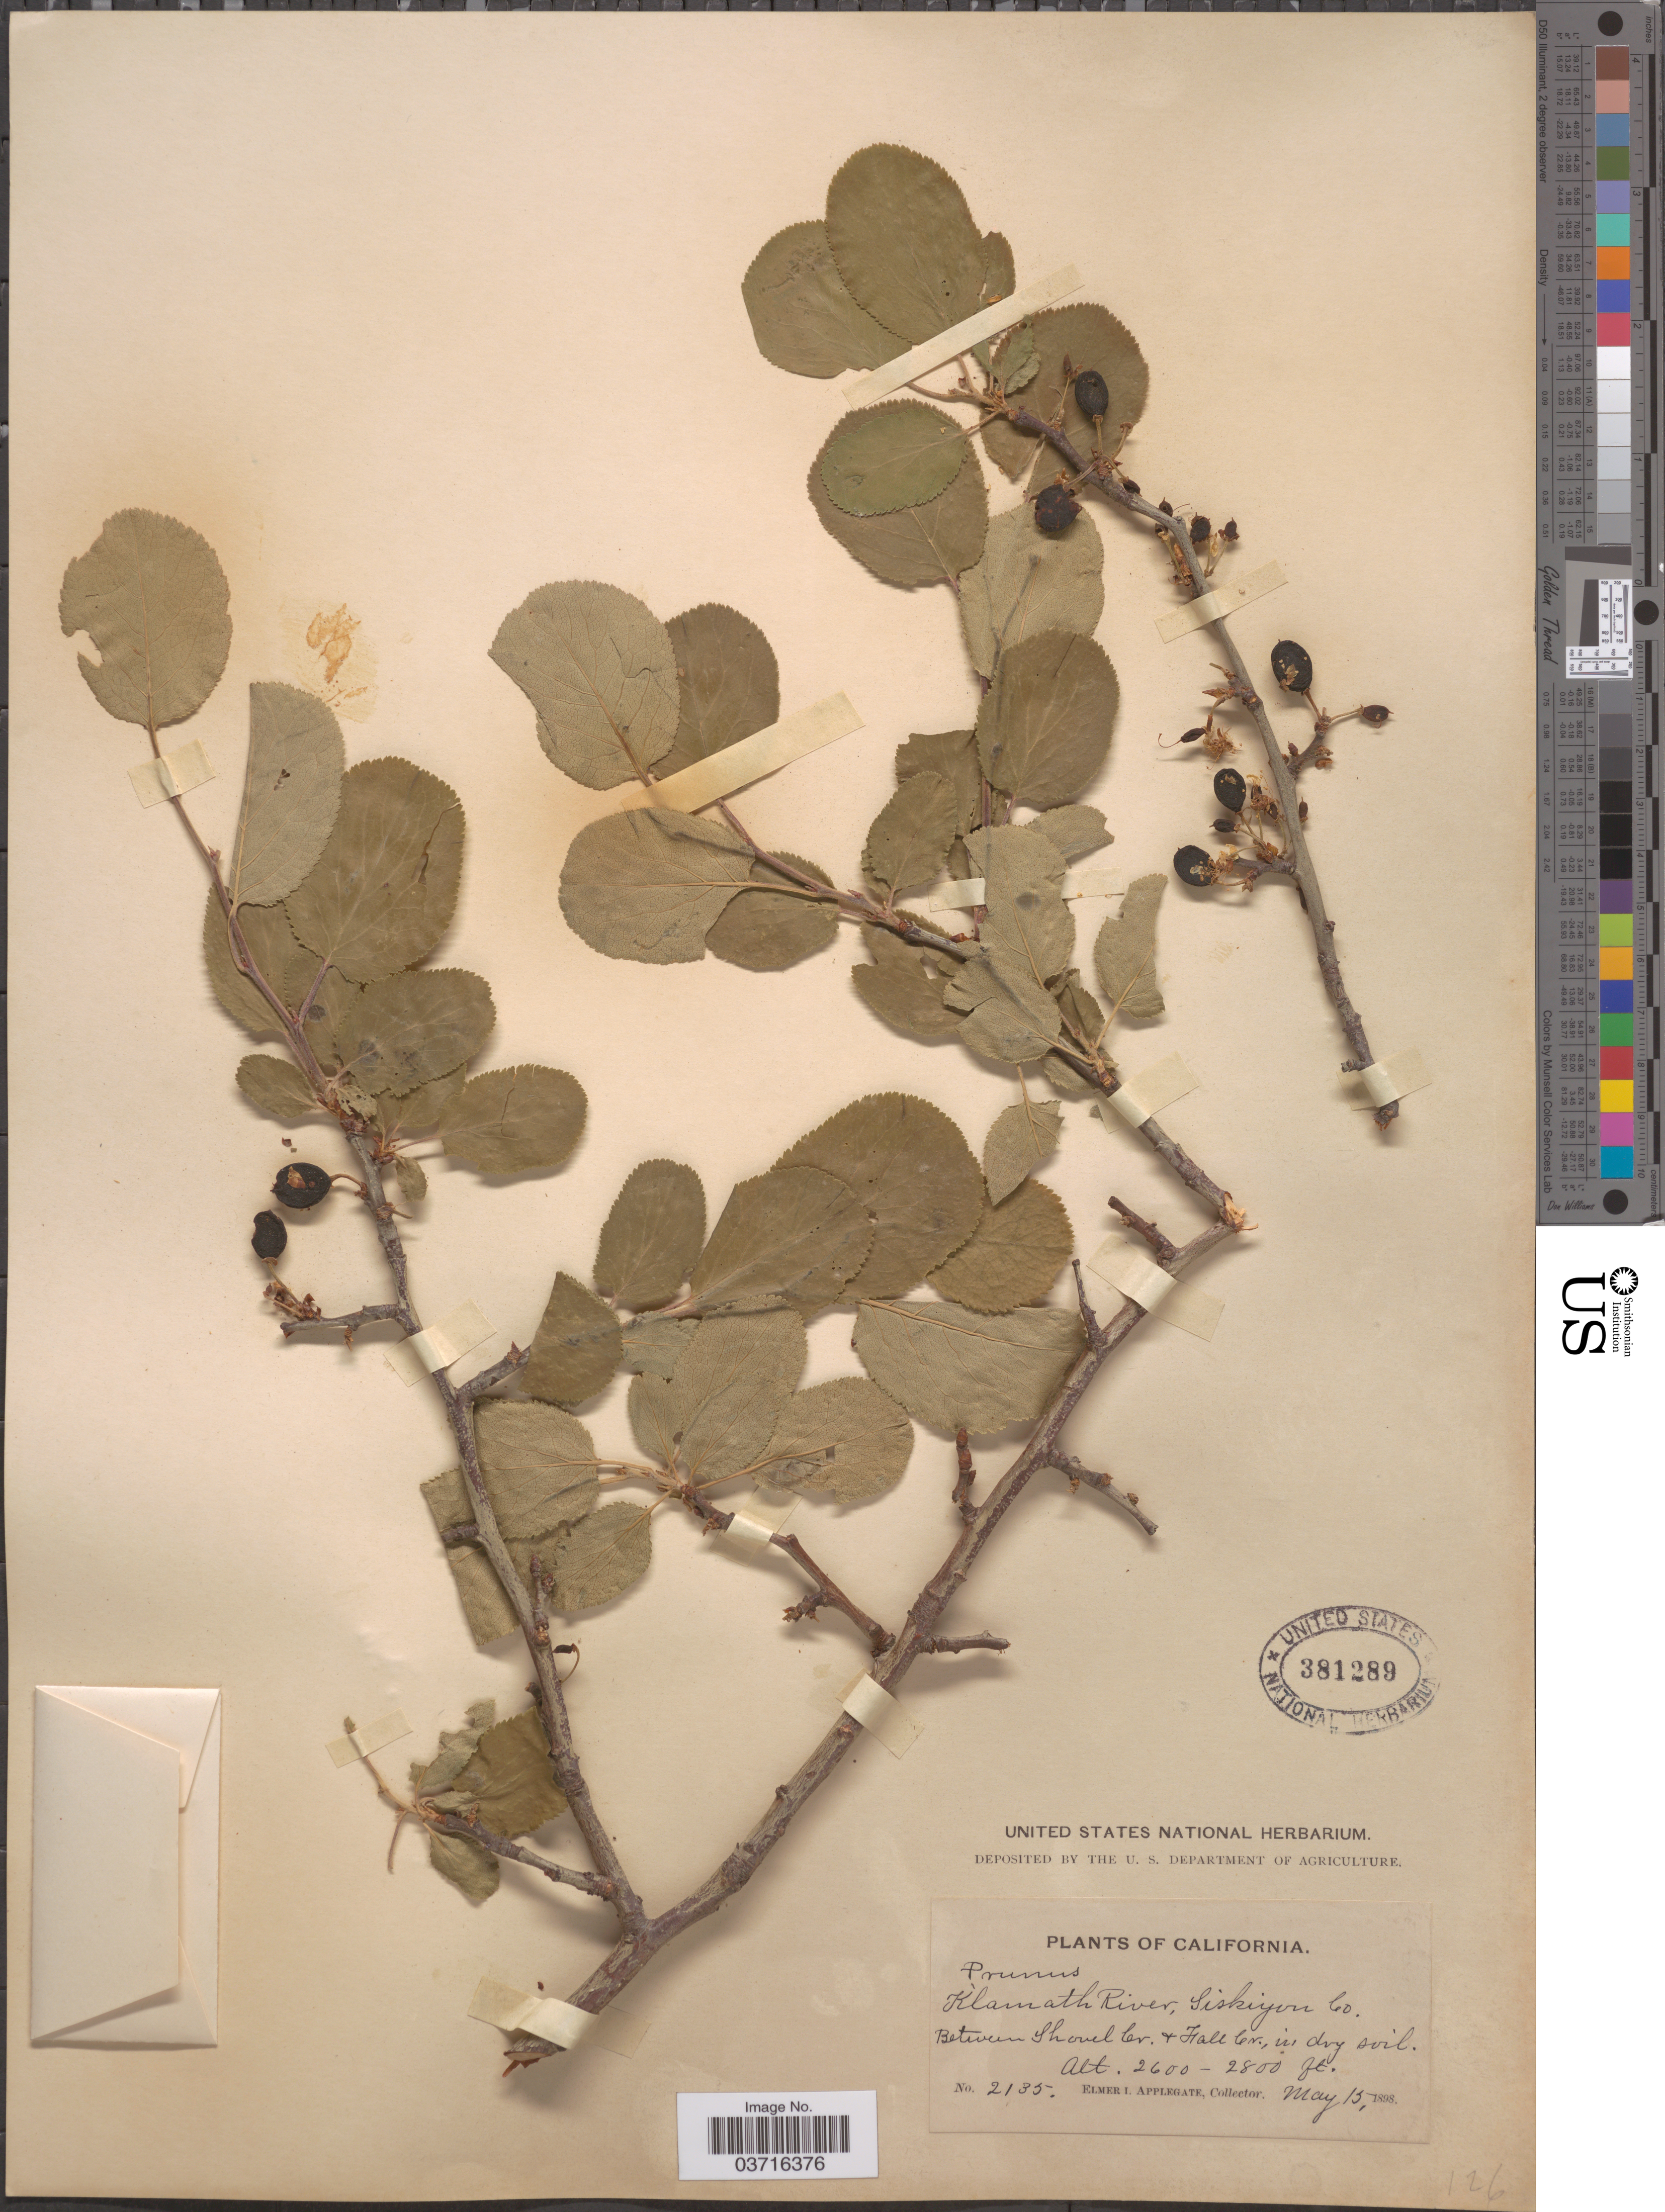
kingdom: Plantae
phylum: Tracheophyta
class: Magnoliopsida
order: Rosales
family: Rosaceae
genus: Prunus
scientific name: Prunus subcordata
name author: Benth.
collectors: E. I. Applegate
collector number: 2135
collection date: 1898-05-15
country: United States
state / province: California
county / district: Siskiyou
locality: Klamath River, Siskiyou Co. Between Shovel Cr. & Fall Cr.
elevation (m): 792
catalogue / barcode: US 381289